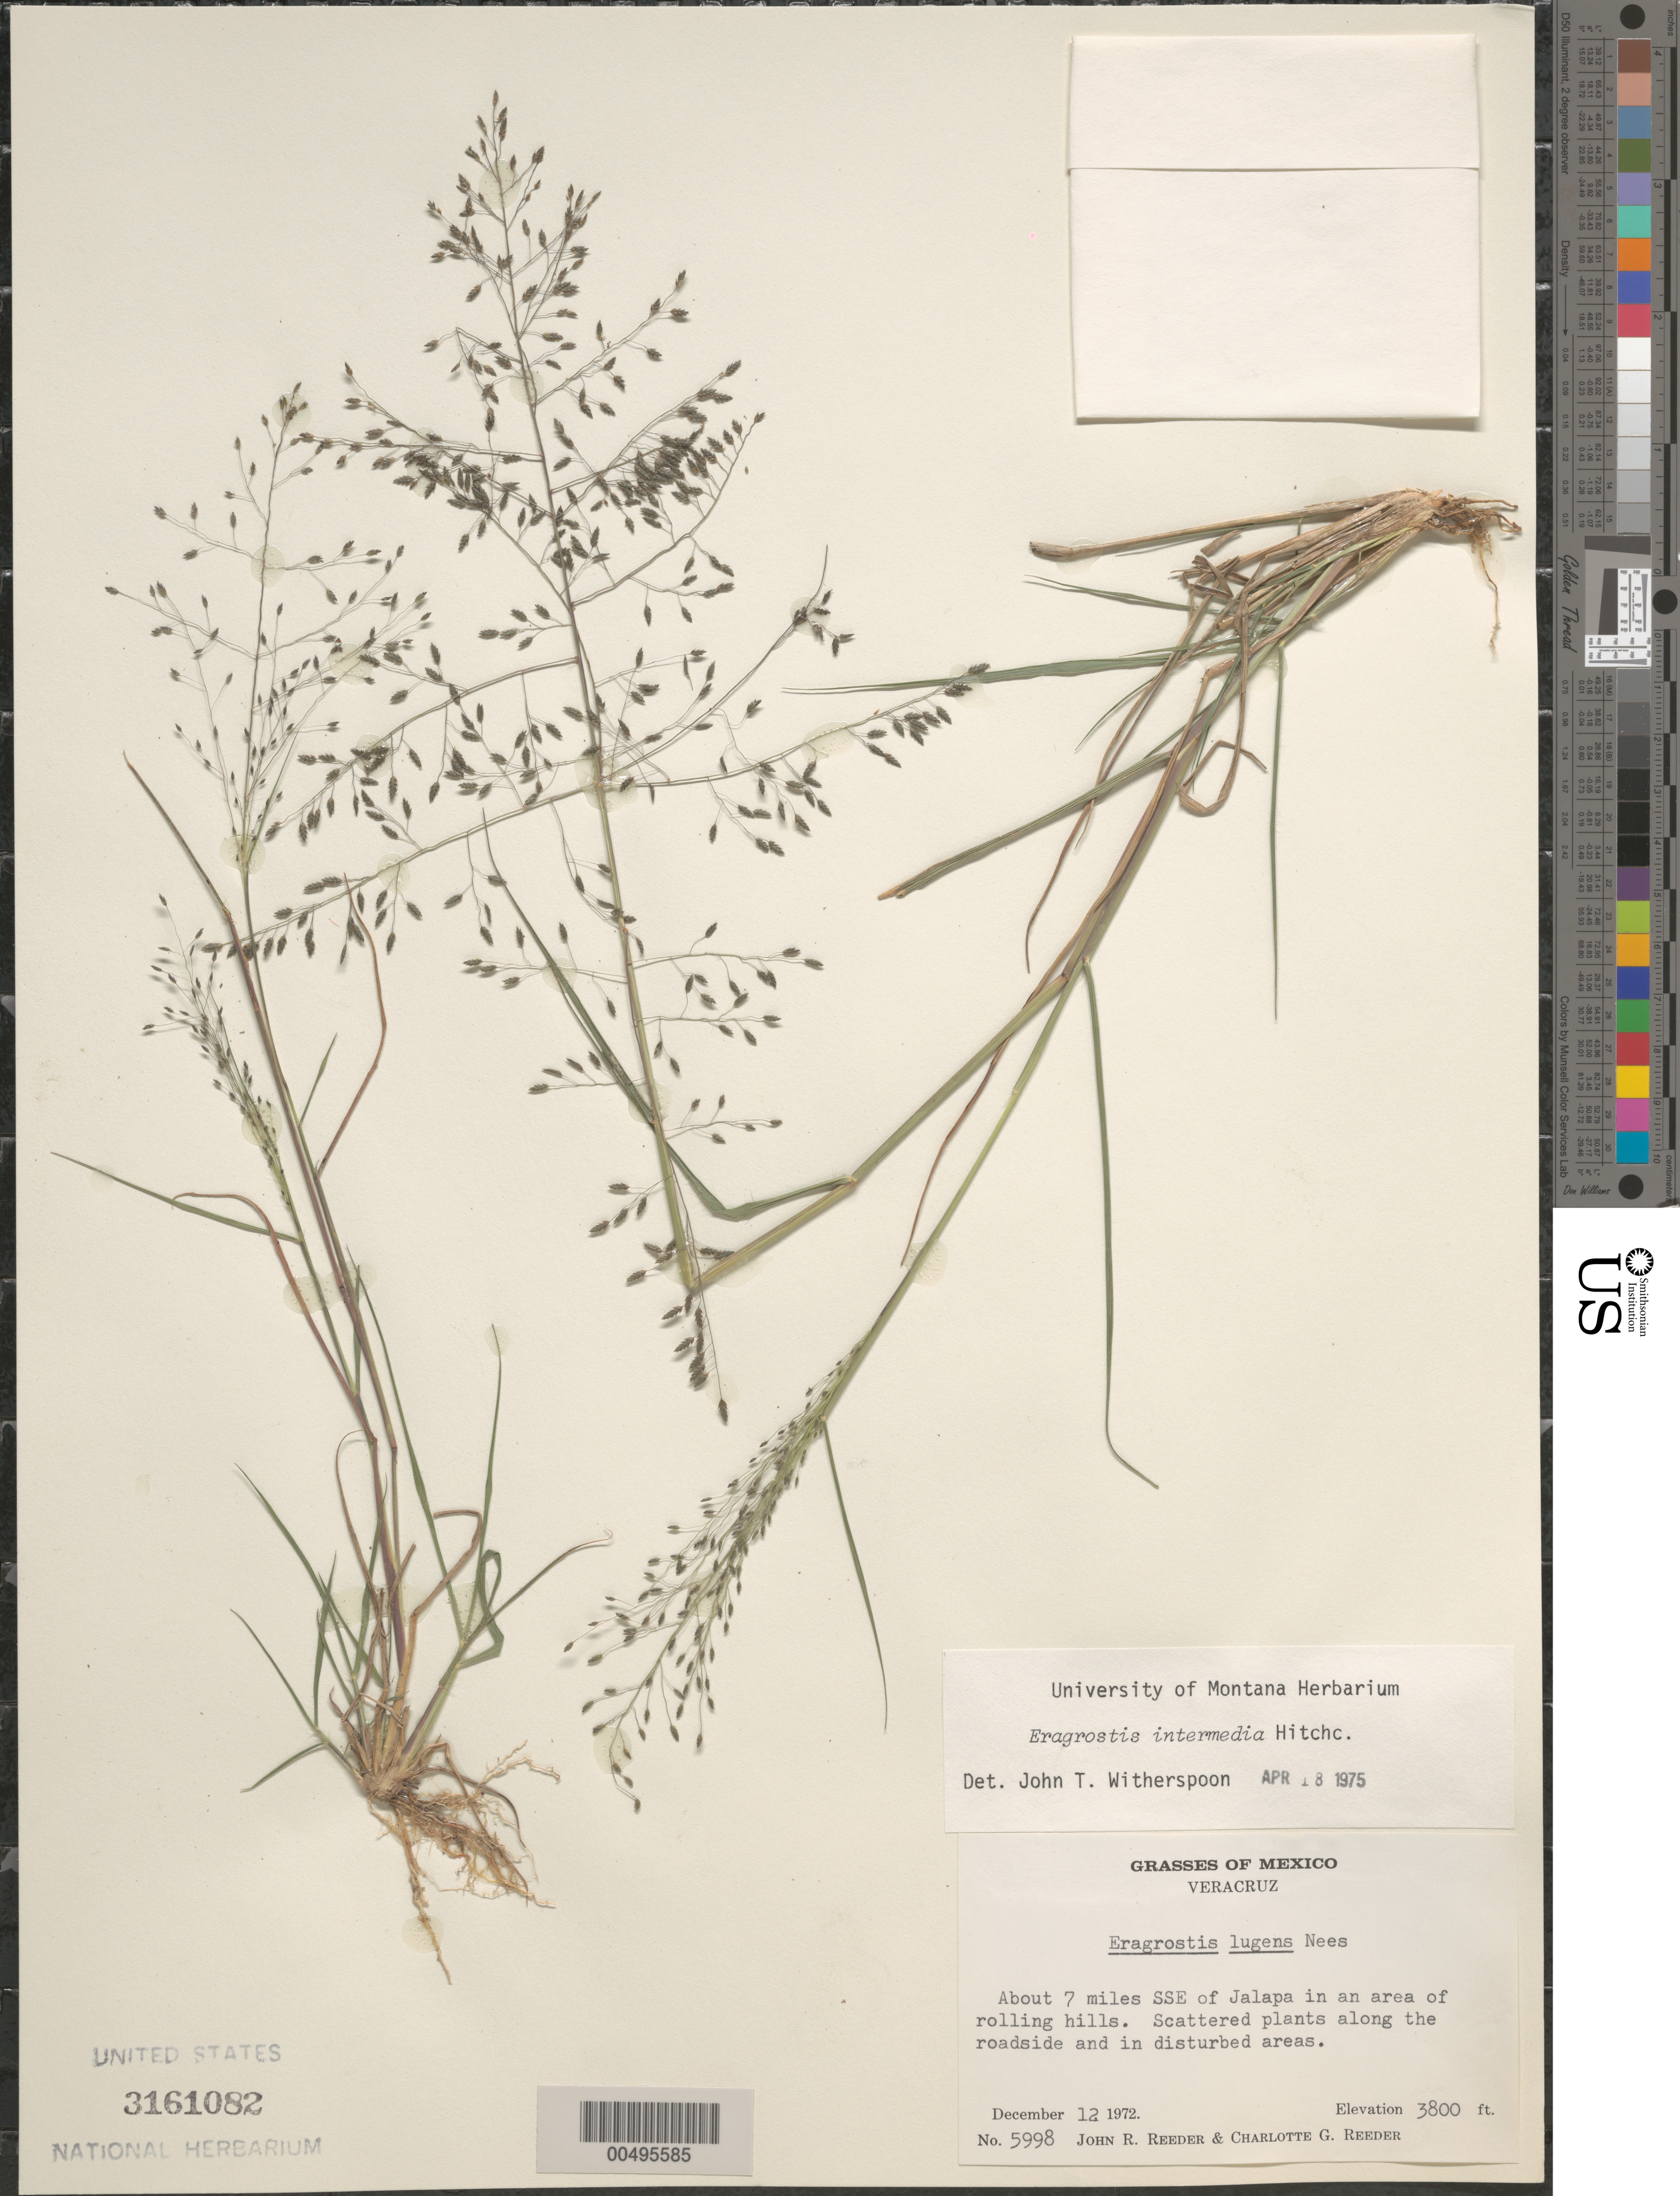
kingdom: Plantae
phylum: Tracheophyta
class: Liliopsida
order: Poales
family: Poaceae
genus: Eragrostis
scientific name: Eragrostis intermedia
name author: Hitchc.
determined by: Witherspoon, John T.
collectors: J. R. Reeder & C. G. Reeder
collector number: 5998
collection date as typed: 12 Dec 1972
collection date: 1972-12-12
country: Mexico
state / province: Veracruz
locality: About 7 mi SSE of Jalapa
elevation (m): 1158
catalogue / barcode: US 3161082